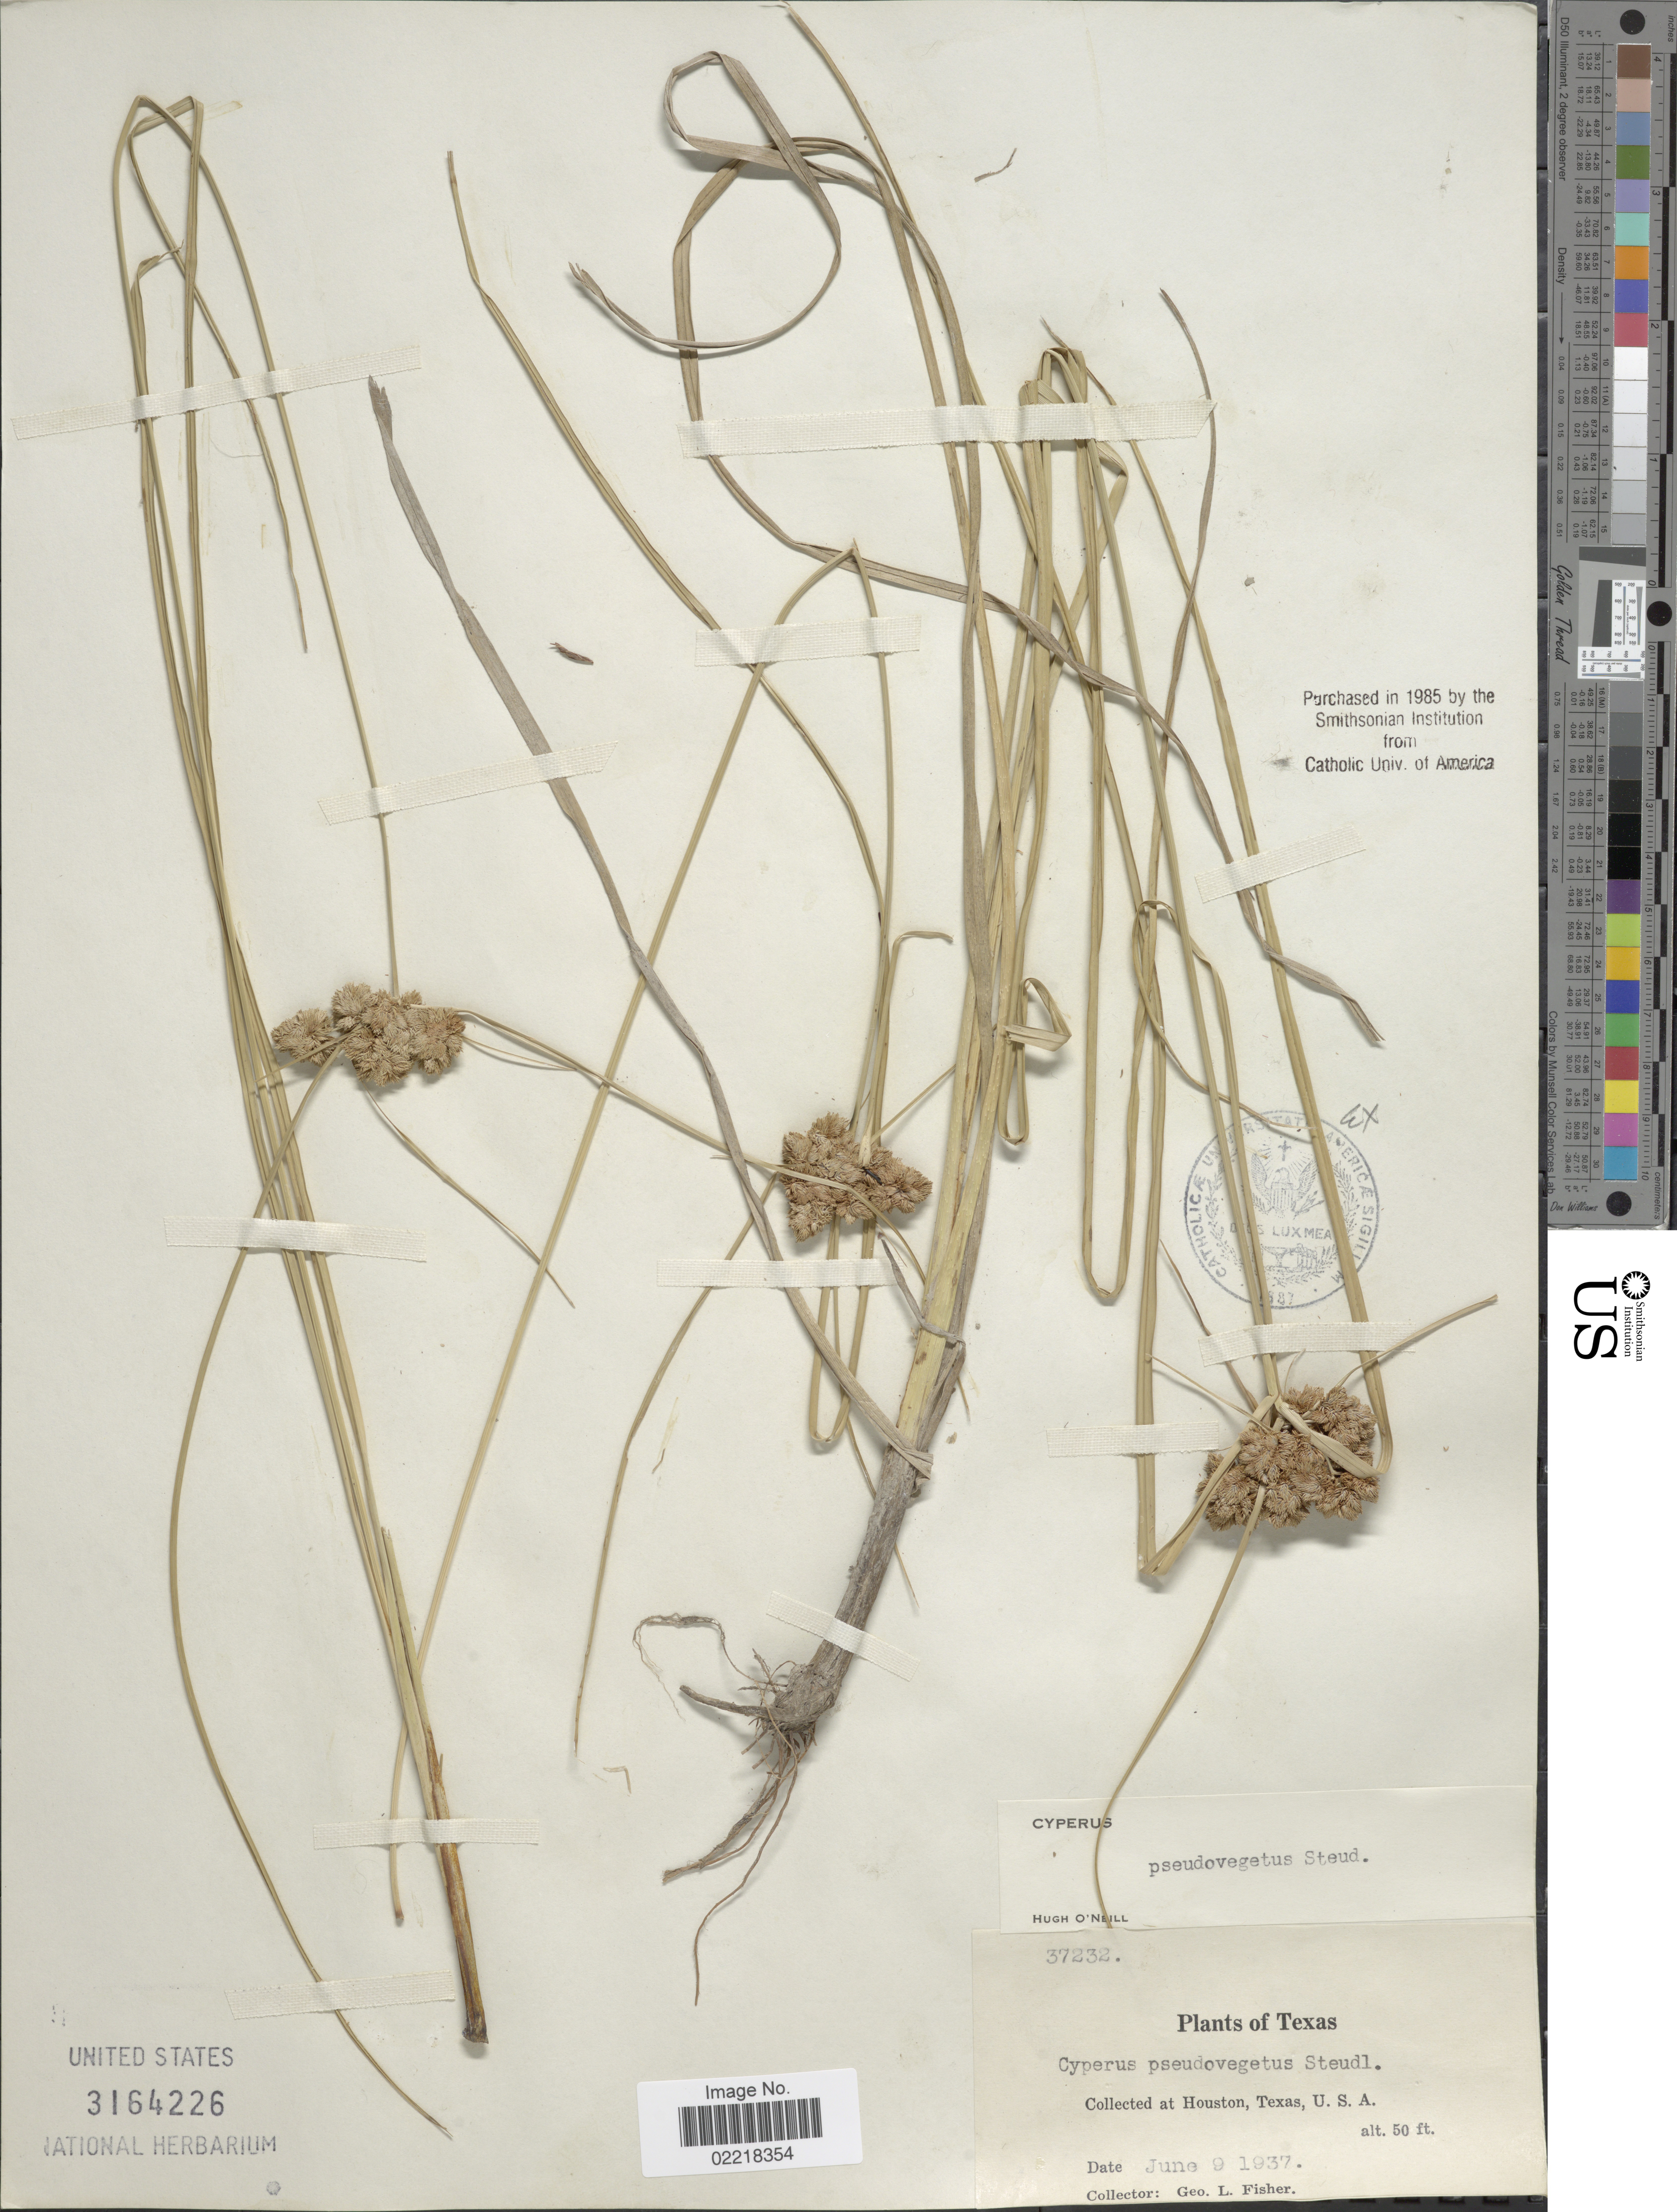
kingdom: Plantae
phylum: Tracheophyta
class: Liliopsida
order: Poales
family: Cyperaceae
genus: Cyperus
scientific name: Cyperus pseudovegetus Steud.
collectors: G. L. Fisher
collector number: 37232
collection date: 1937-06-09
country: United States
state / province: Texas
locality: Houston, U.S.A.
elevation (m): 15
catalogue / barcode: US 3164226